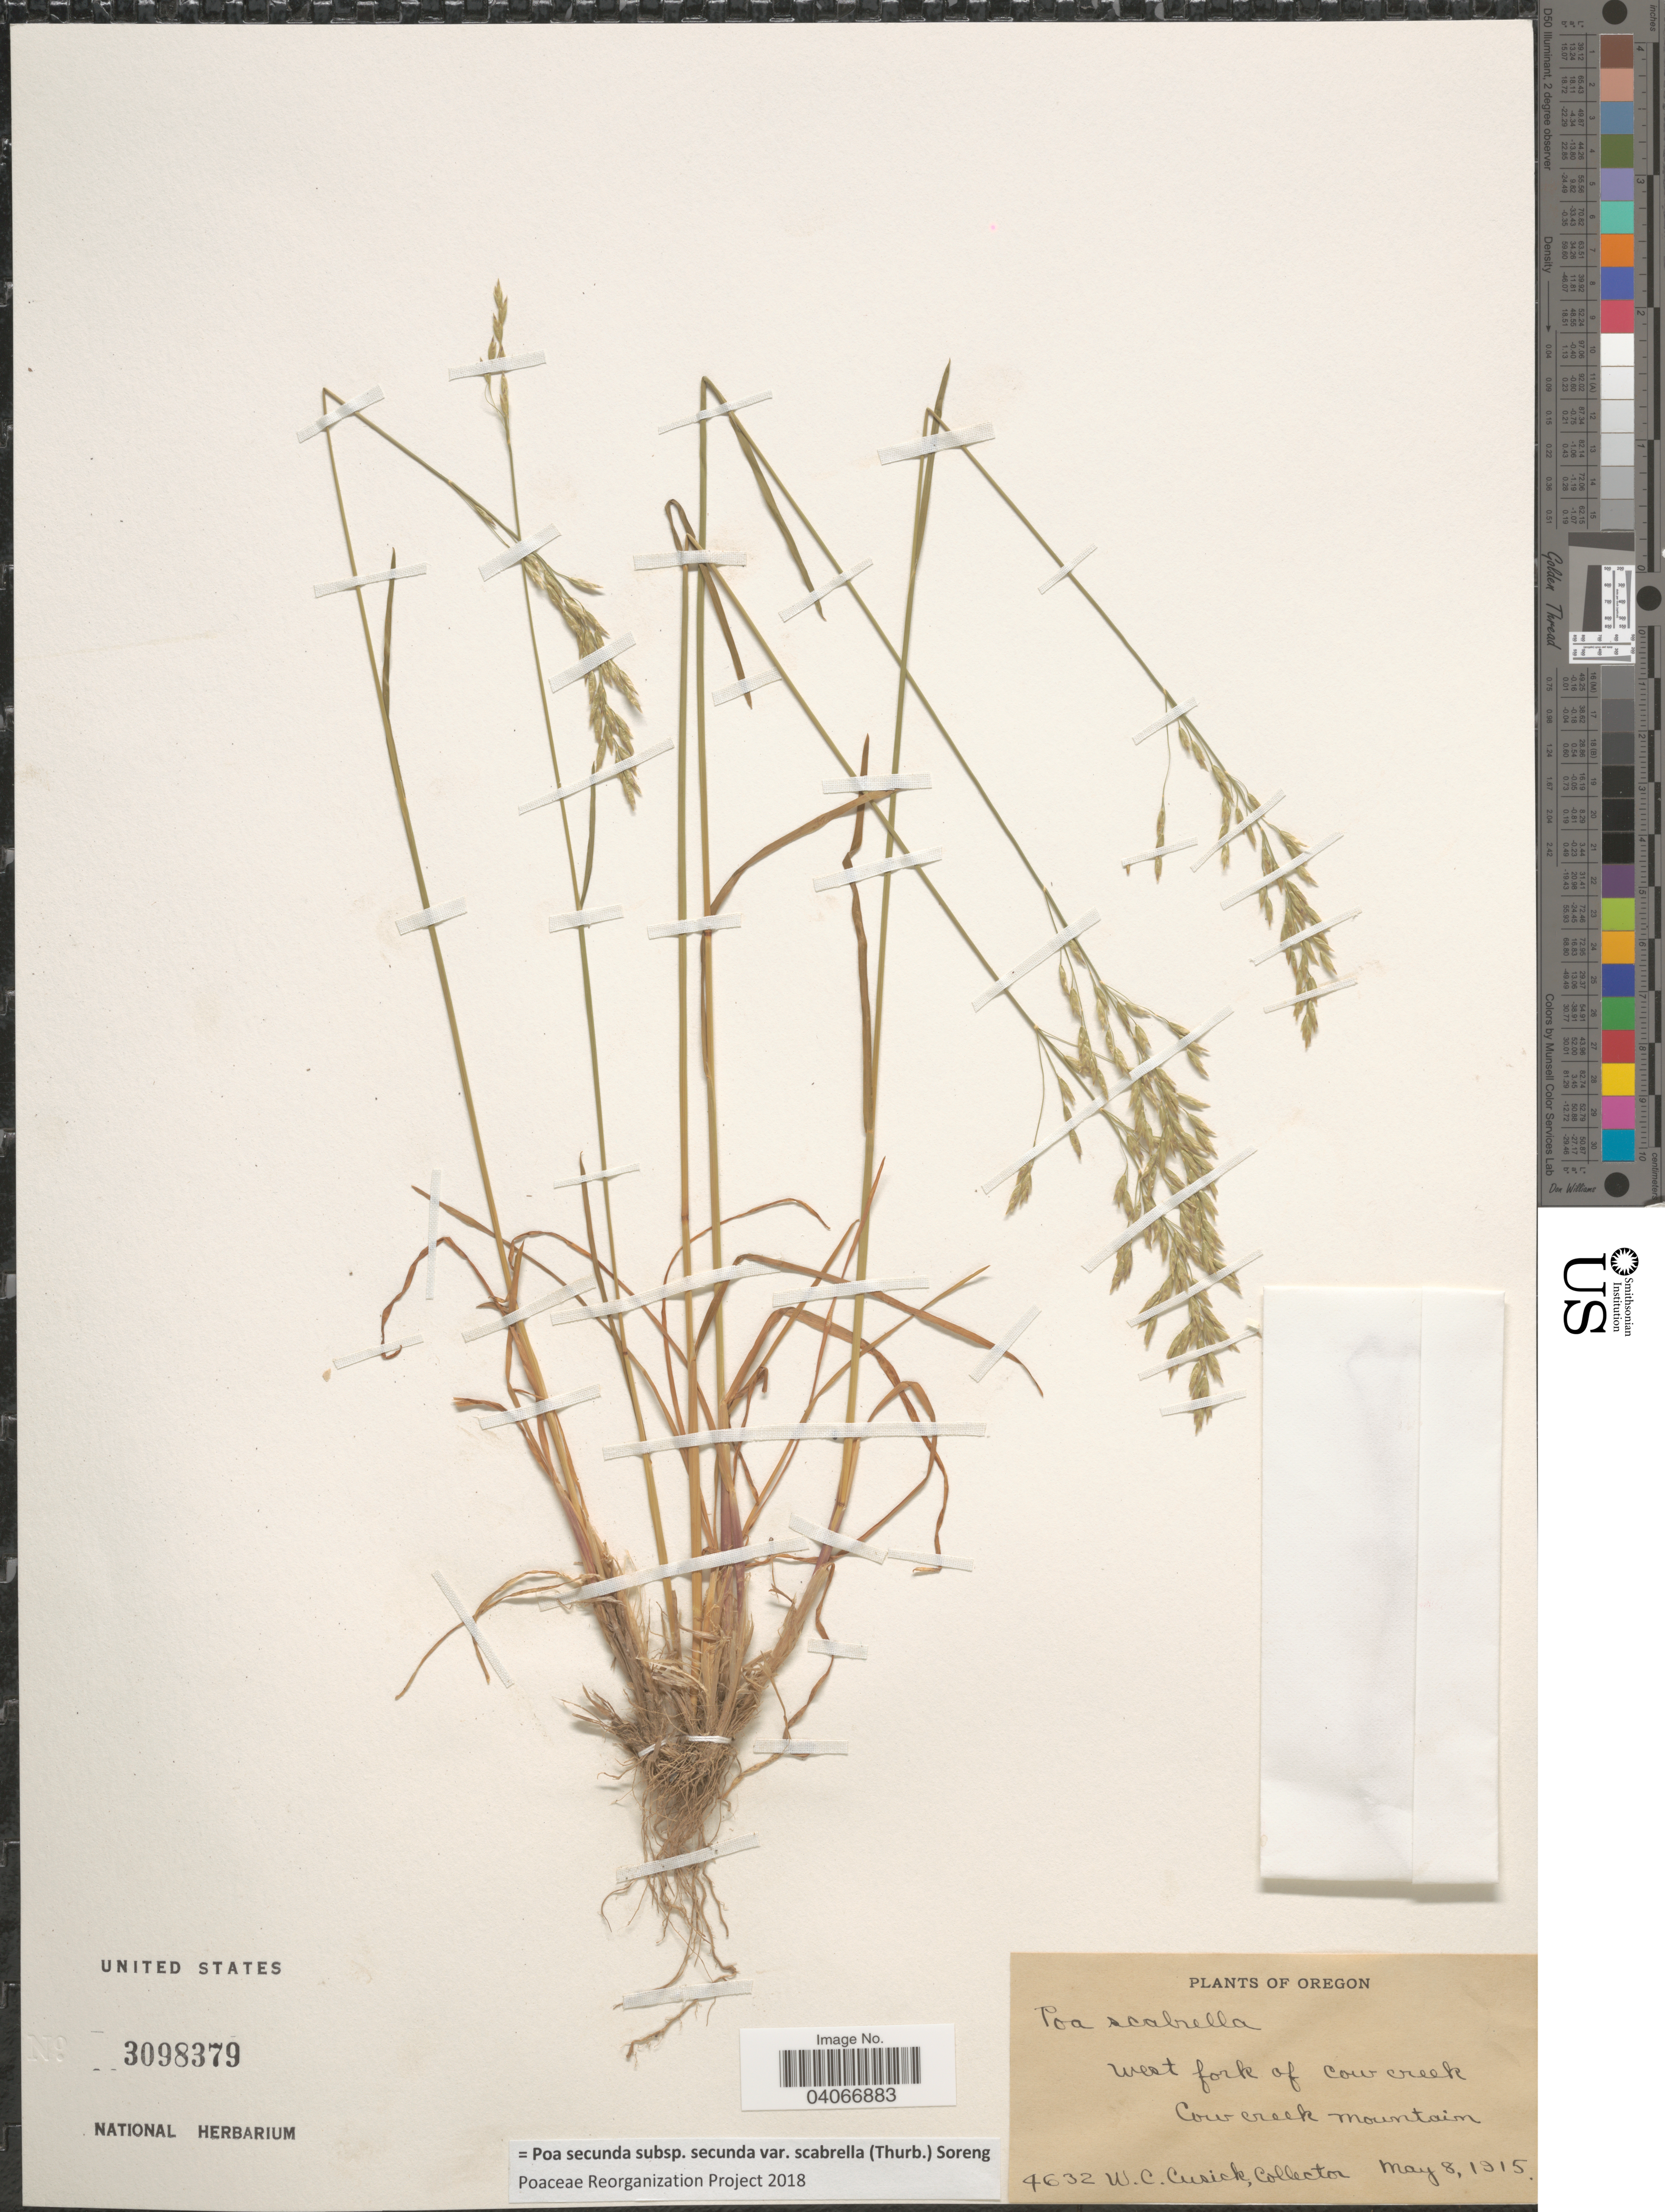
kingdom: Plantae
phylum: Tracheophyta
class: Liliopsida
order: Poales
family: Poaceae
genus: Poa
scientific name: Poa secunda subsp. secunda var. scabrella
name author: (Thurb.) Soreng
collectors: W. C. Cusick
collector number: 4632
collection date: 1915-05-08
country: United States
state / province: Oregon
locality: West fork of Cow creek. Cow Creek Mountain.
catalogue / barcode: US 3098379